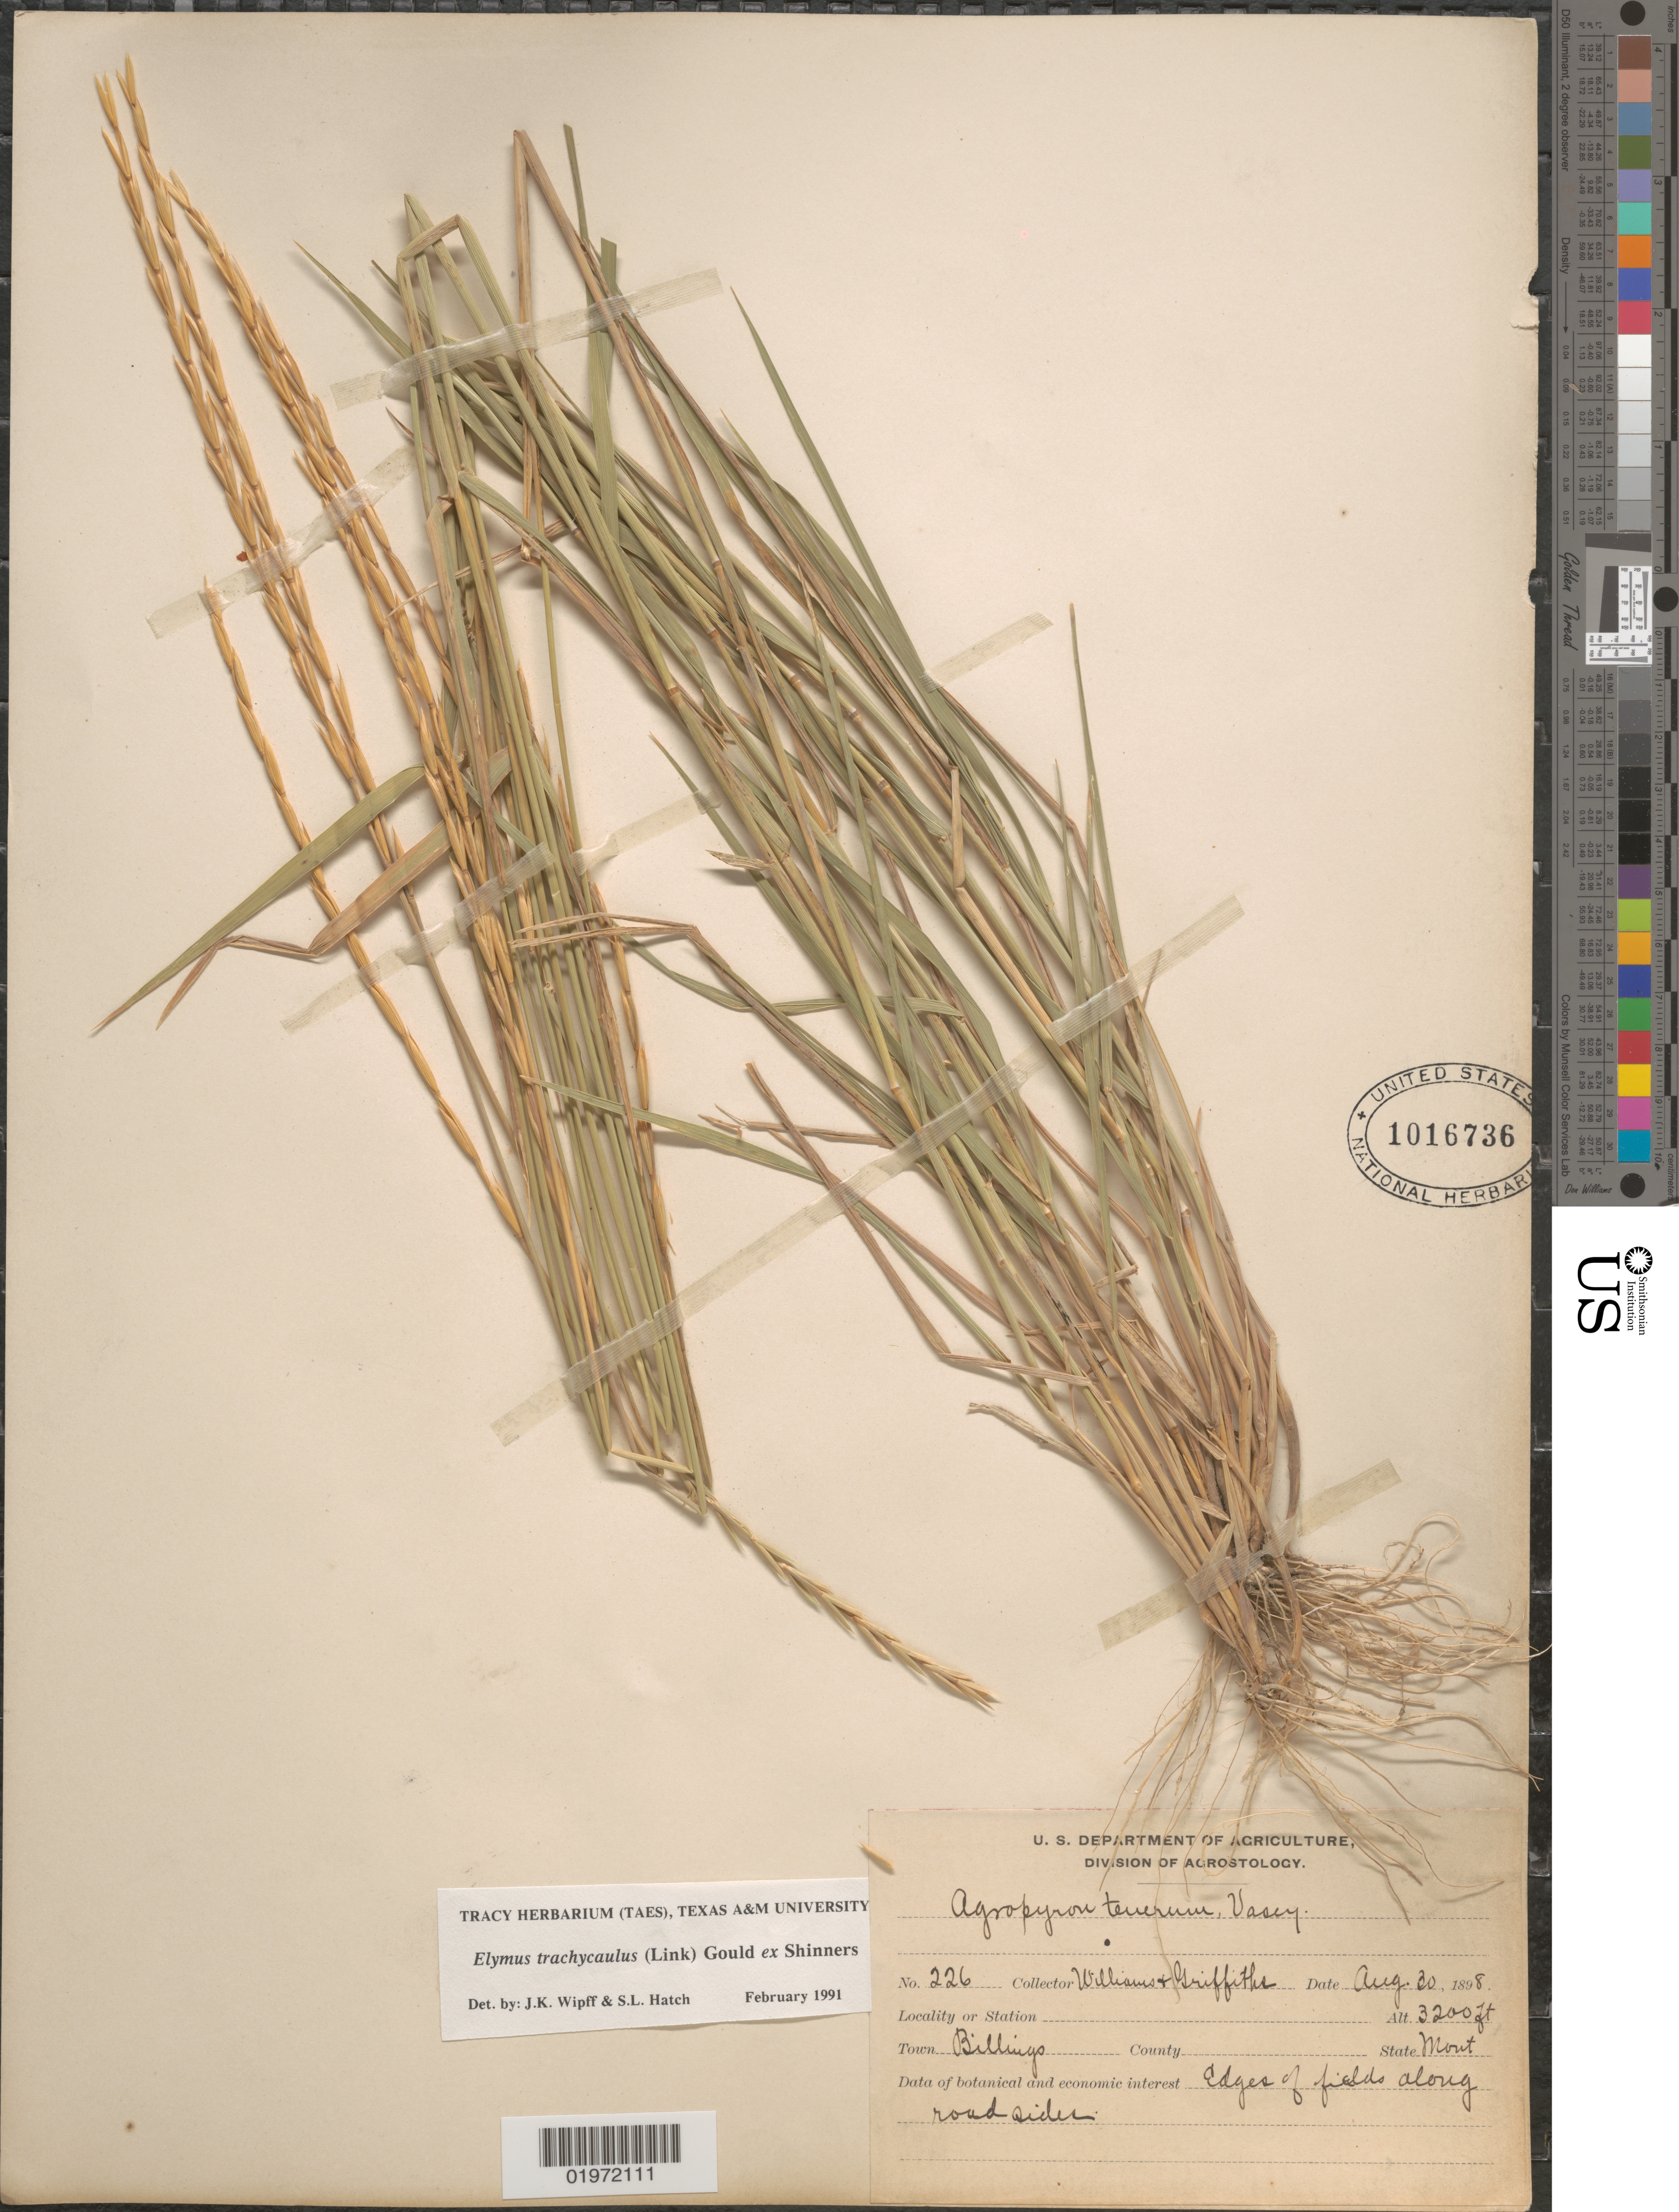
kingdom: Plantae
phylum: Tracheophyta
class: Liliopsida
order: Poales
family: Poaceae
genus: Elymus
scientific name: Elymus trachycaulus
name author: (Link) Gould ex Shinners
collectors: -- Williams & -- Griffiths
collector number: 226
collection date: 1898-08-30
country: United States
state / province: Montana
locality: Town Billings.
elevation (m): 975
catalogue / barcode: US 1016736